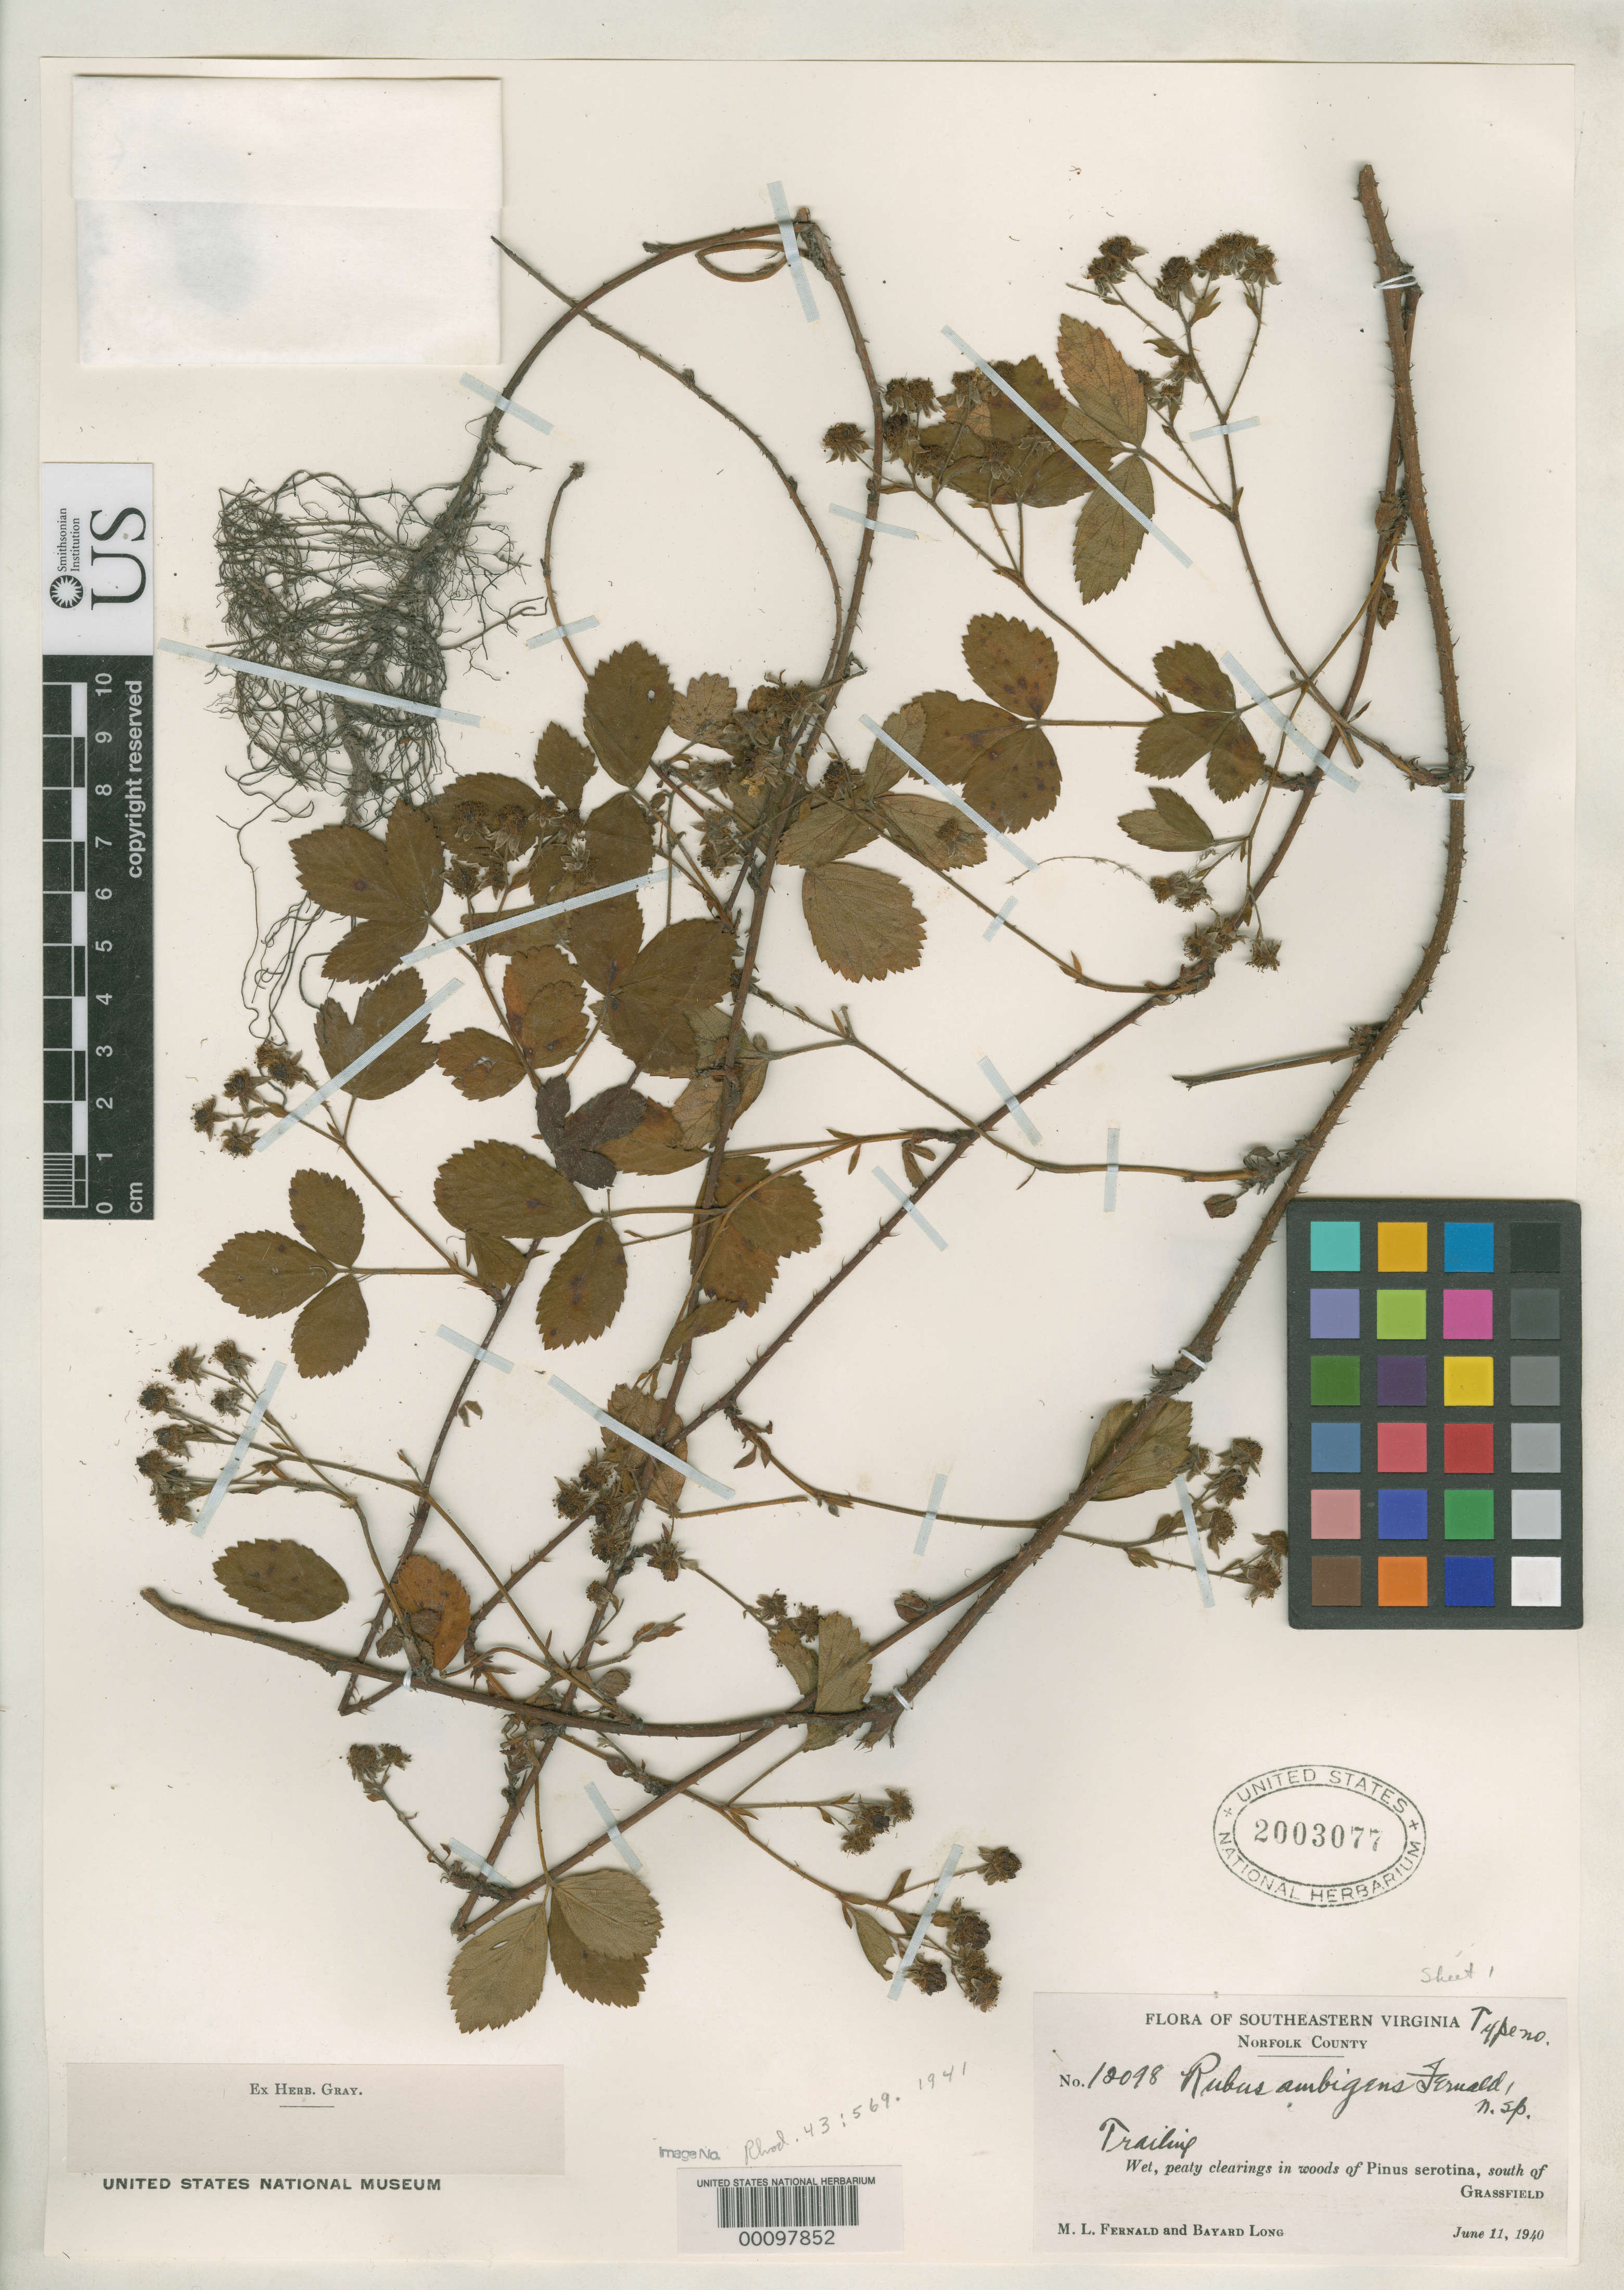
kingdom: Plantae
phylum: Tracheophyta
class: Magnoliopsida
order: Rosales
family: Rosaceae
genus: Rubus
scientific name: Rubus ambigens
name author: Fernald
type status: Isotype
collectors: M. L. Fernald & B. H. Long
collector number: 12098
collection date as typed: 11 Jun 1940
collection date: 1940-06-11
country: United States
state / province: Virginia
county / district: City of Norfolk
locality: S of Grassfield.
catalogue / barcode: US 2003077